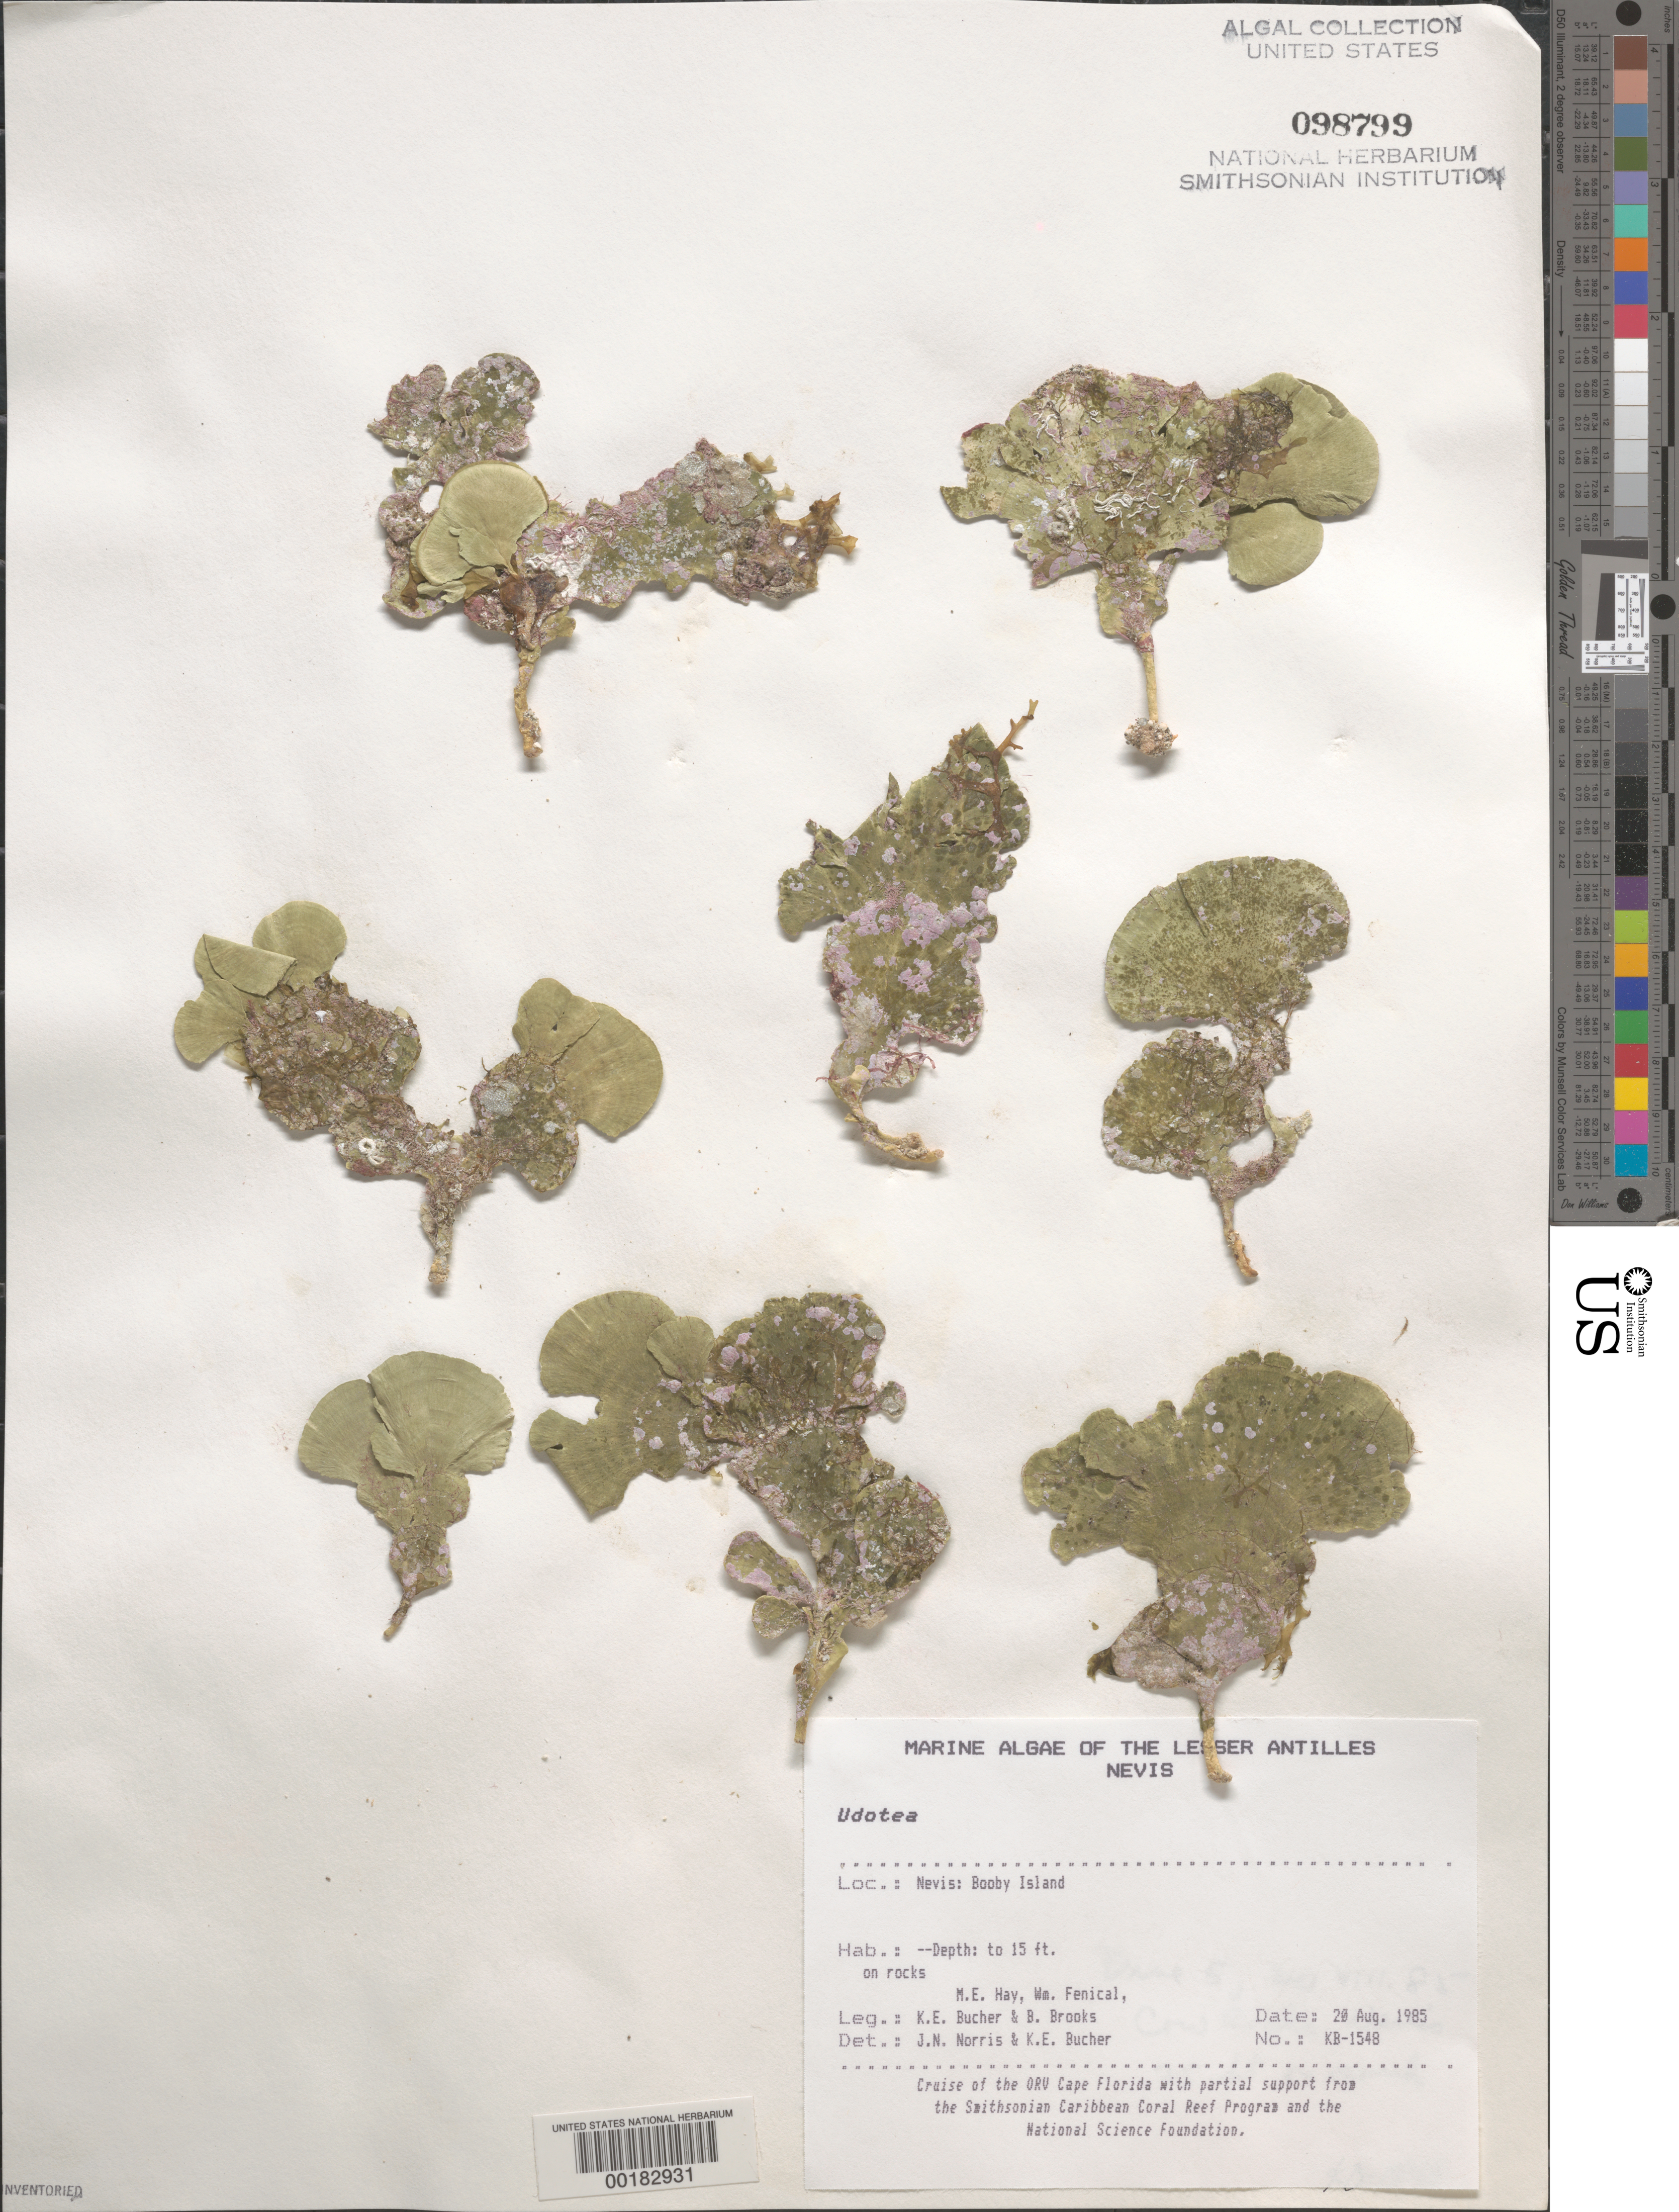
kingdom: Plantae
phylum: Chlorophyta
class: Ulvophyceae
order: Bryopsidales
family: Udoteaceae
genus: Udotea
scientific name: Udotea sp.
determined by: Norris, J. N.; Bucher, K. E.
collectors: K. E. Bucher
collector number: Kb-1548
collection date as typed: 20 Aug 1985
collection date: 1985-08-20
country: St. Christopher-Nevis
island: Nevis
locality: Booby Island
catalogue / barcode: US 98799